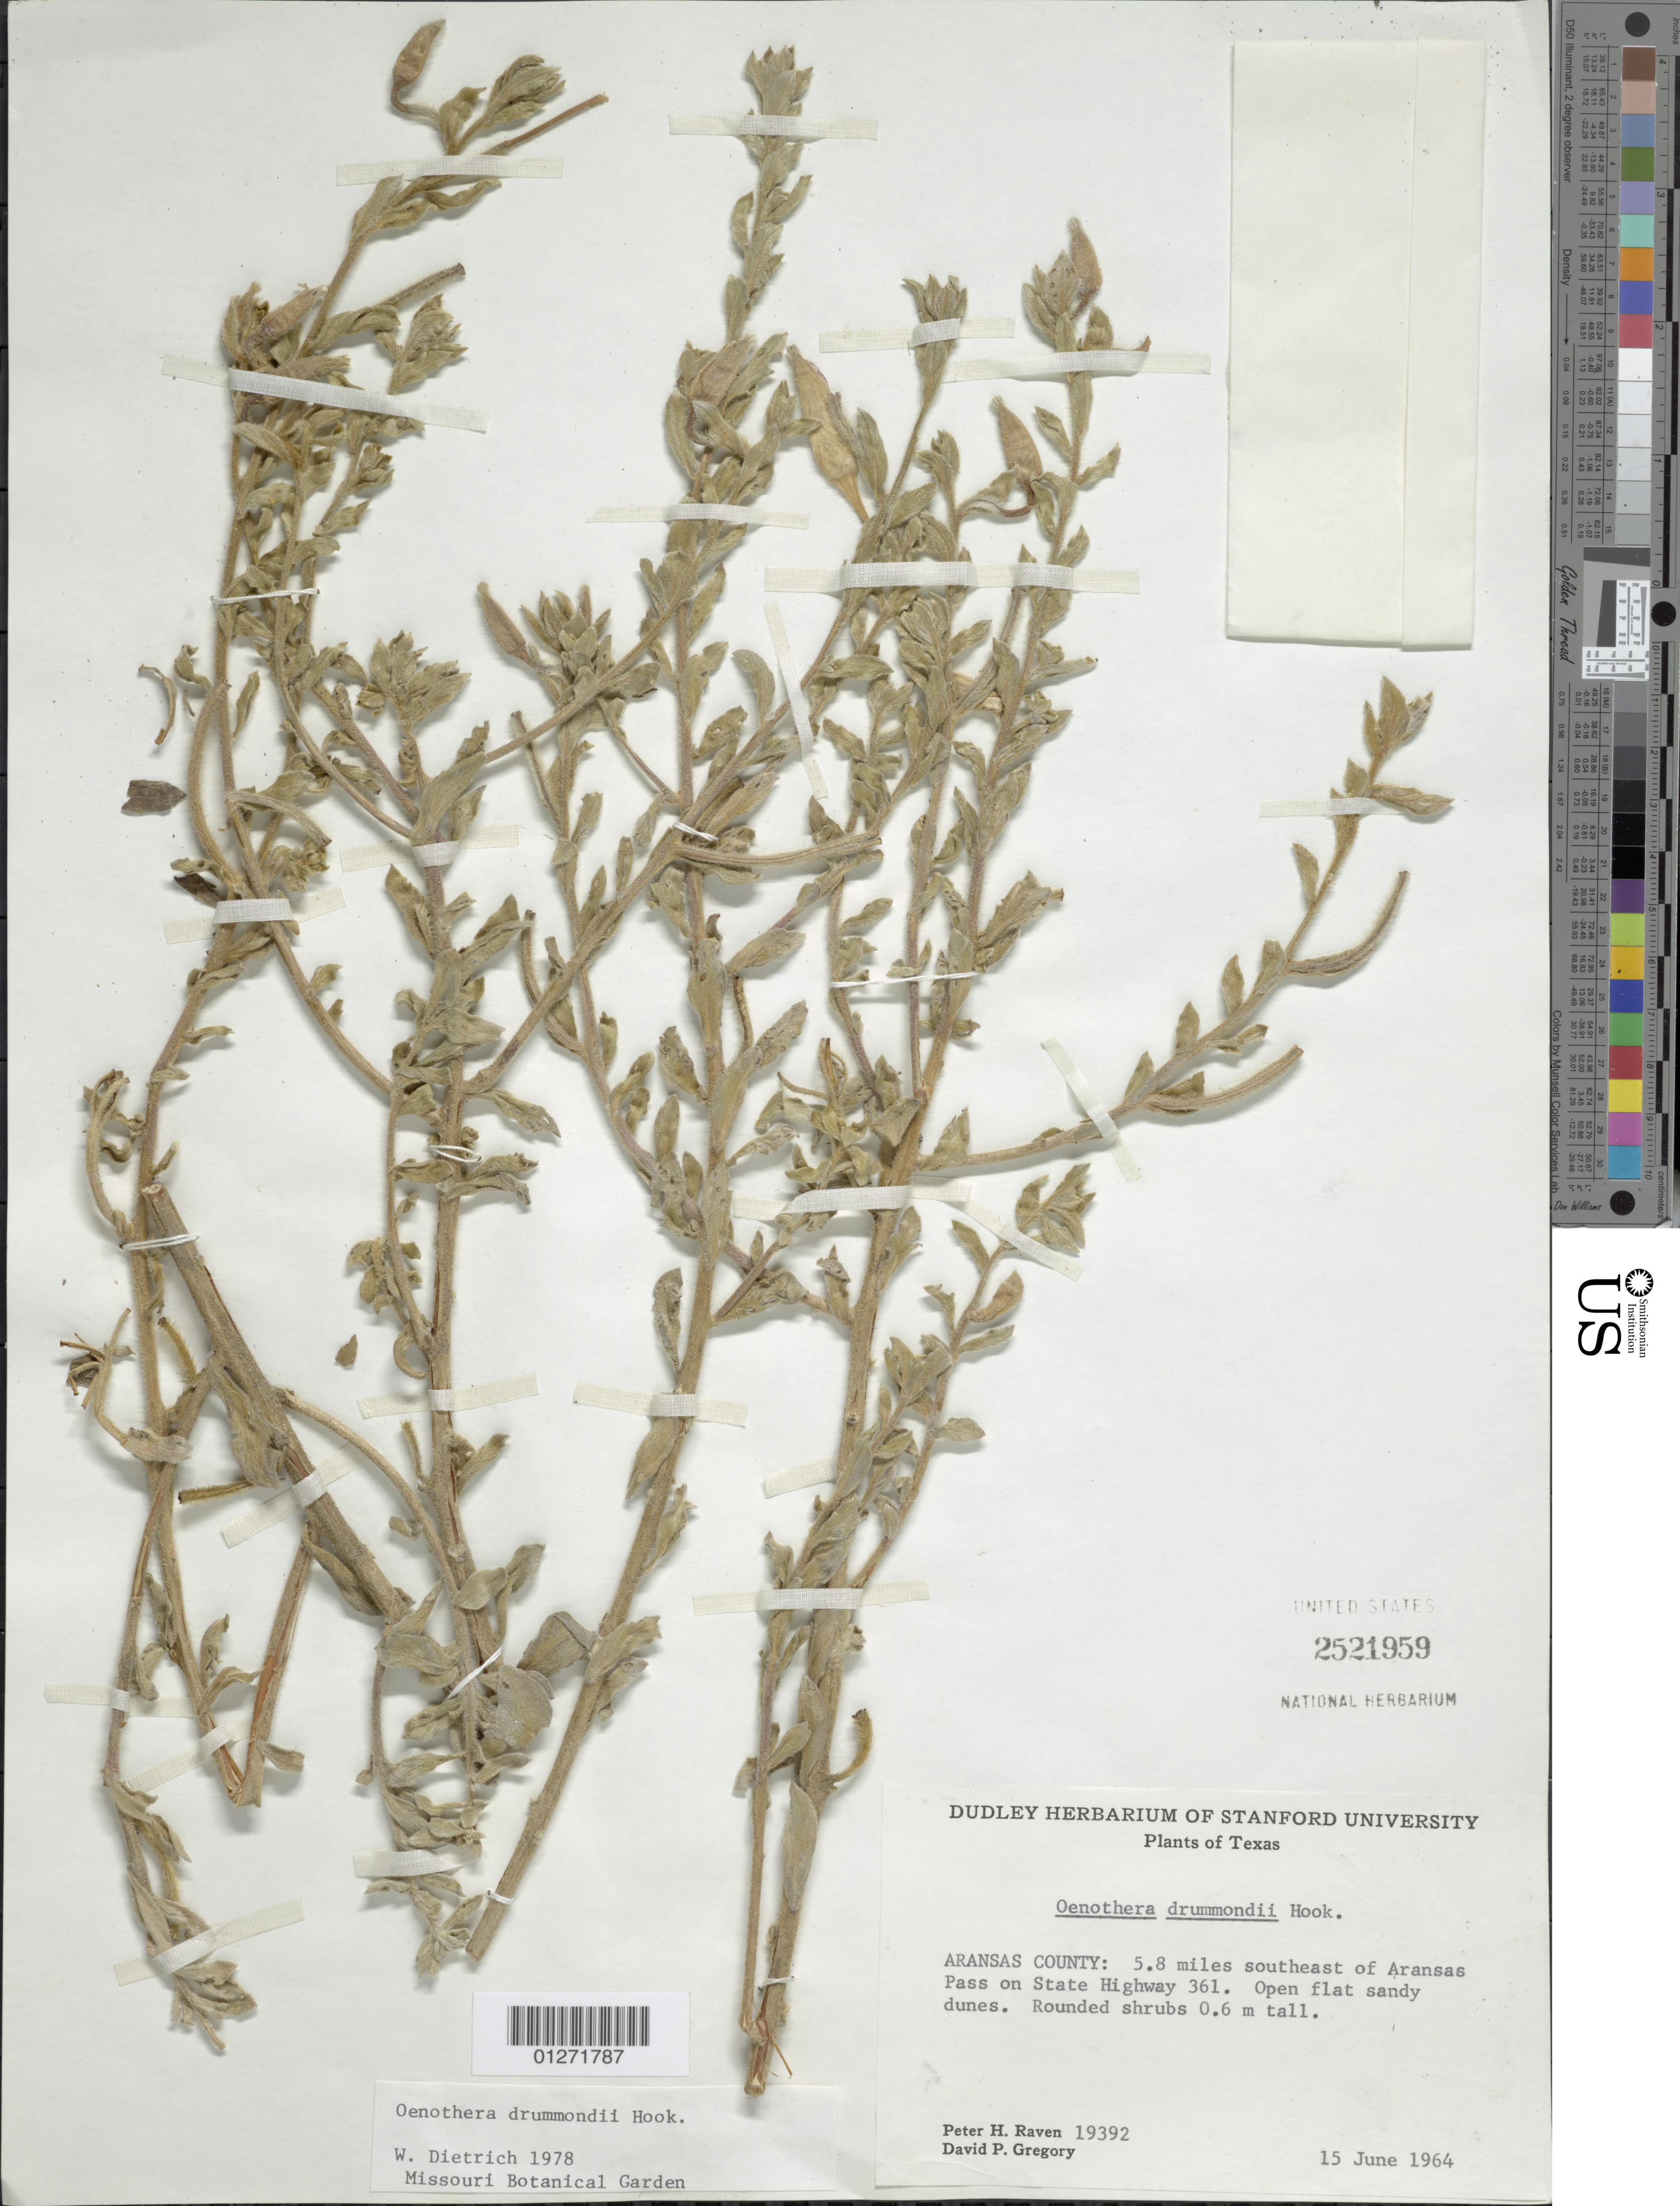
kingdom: Plantae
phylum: Tracheophyta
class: Magnoliopsida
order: Myrtales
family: Onagraceae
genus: Oenothera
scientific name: Oenothera drummondii subsp. drummondii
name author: Hook.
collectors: P. H. Raven & D. Gregory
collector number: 19392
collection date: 1964-06-15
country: United States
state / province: Texas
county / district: Aransas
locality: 5.8 miles SE of Aransas Pass on State Hwy 361.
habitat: Open flat sandy dunes.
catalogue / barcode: US 2521959